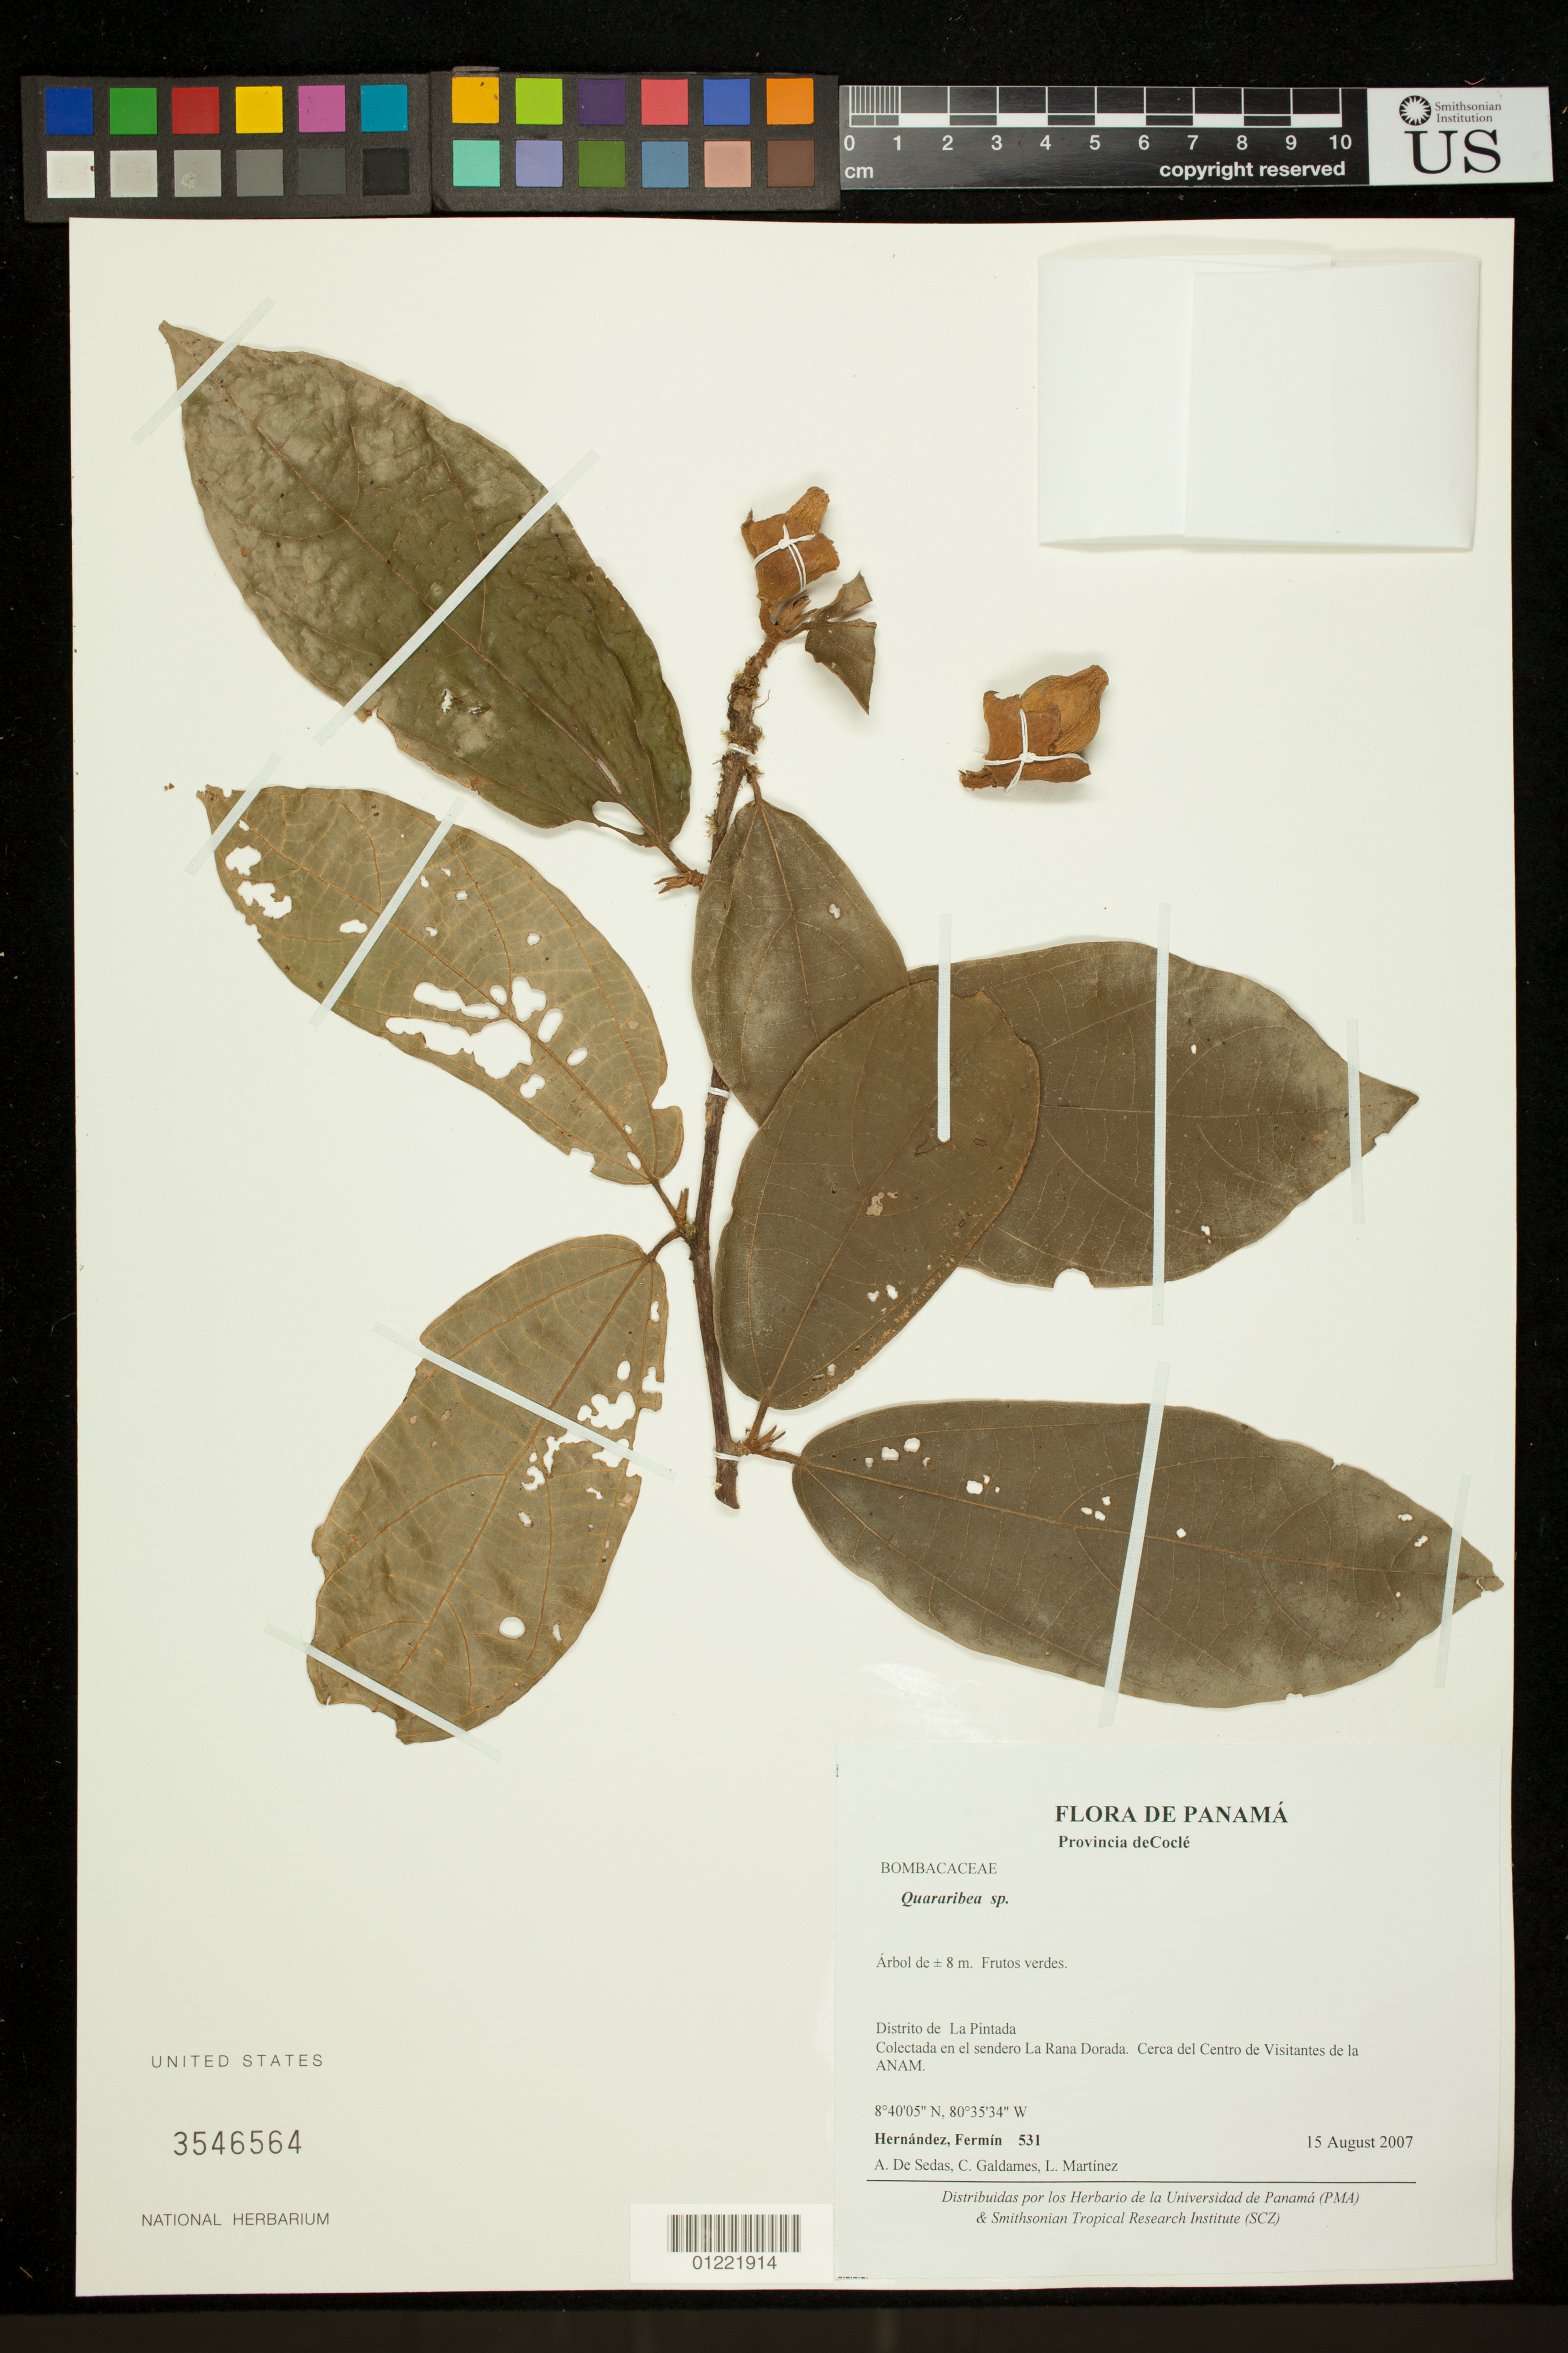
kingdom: Plantae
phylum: Tracheophyta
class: Magnoliopsida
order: Malvales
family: Malvaceae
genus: Quararibea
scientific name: Quararibea sp.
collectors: F. Hernandez, A. De Sedas, C. Galdames & L. Martinez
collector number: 531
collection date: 2007-08-15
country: Panama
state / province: Coclé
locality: Distrito de La Pintada. Colectada en el sendero La Rana Dorada. Cerca del Centro de Visitantes de la ANAM.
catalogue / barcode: US 3546564